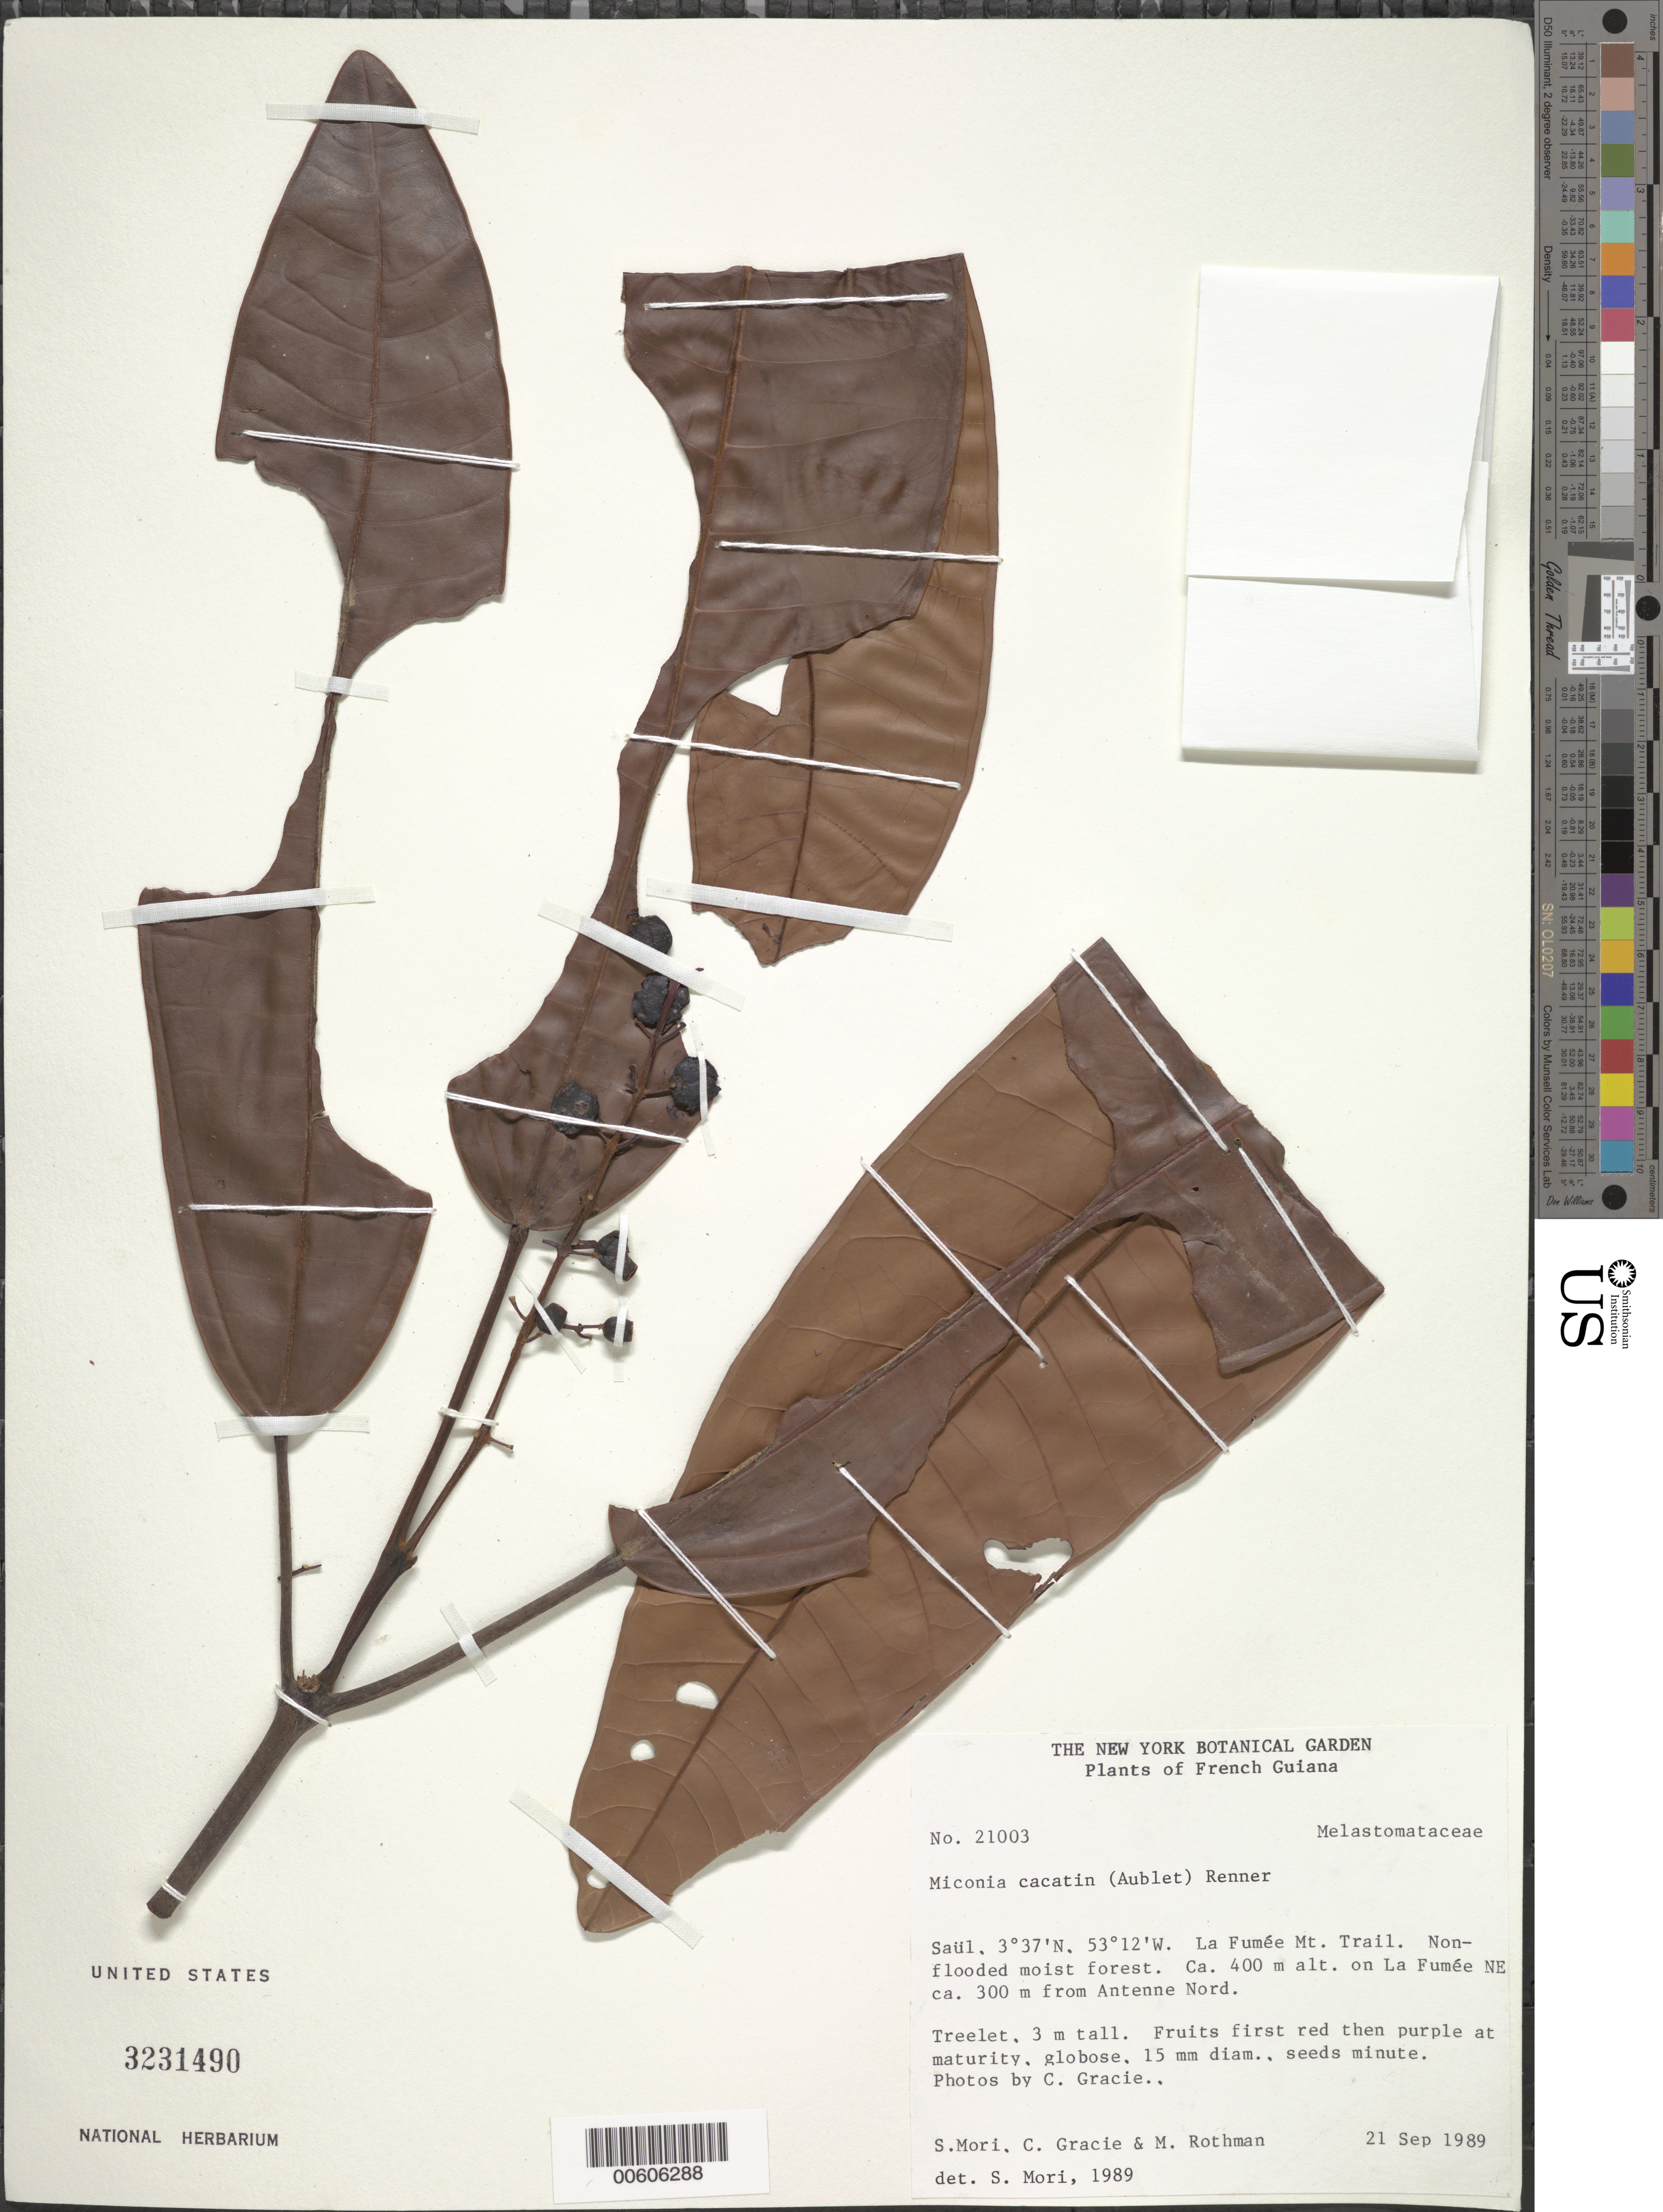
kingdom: Plantae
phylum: Tracheophyta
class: Magnoliopsida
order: Myrtales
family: Melastomataceae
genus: Miconia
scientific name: Miconia cacatin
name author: (Aubl.) S.S. Renner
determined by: Mori, Scott A.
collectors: S. Mori, C. A. Gracie & M. Rothman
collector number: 21003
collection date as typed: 21-Sep-89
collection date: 1989-09-21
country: French Guiana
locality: Saül, La Fumée Mountain Trail, on La Fumeé NE ca. 300m from Antenne Nord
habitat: Non-flooded moist forest.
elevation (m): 400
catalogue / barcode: US 3231490